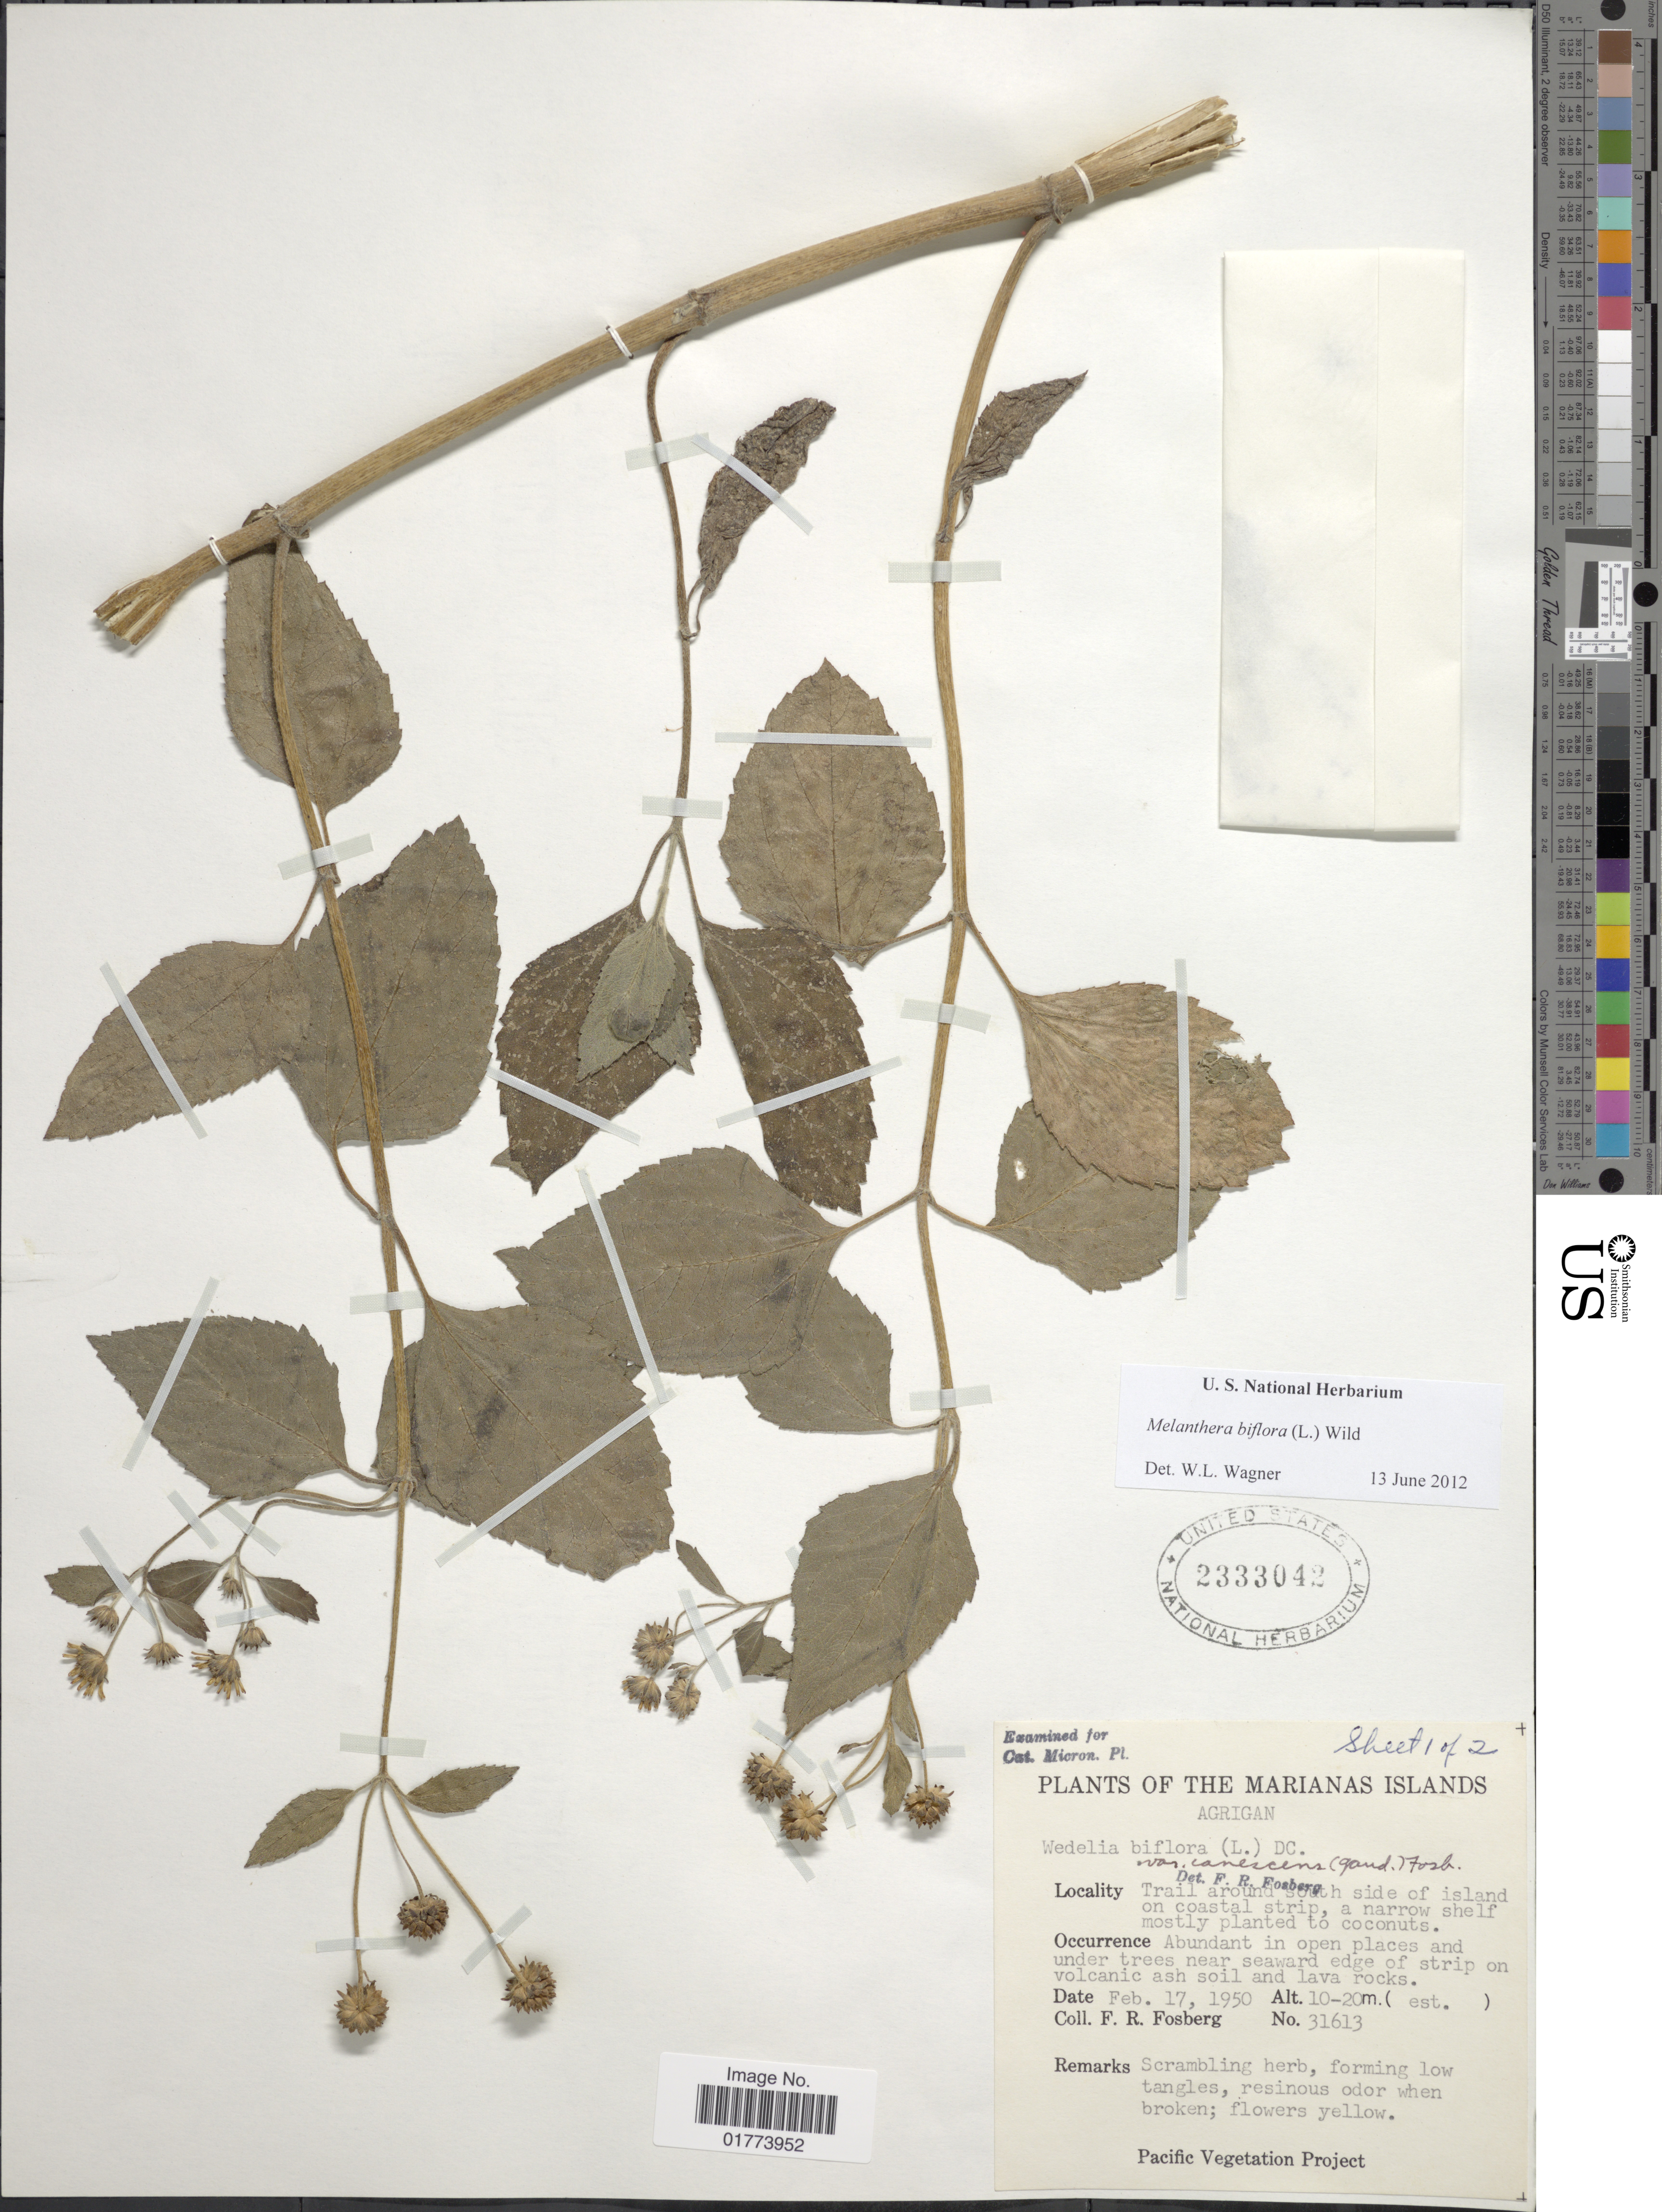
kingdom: Plantae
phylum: Tracheophyta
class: Magnoliopsida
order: Asterales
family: Asteraceae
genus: Wollastonia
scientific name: Wollastonia uniflora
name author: (Willd.) Orchard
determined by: Wagner, W. L., (BOT), Smithsonian Institution - National Museum of Natural History (UNITED STATES)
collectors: F. R. Fosberg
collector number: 31613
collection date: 1950-02-17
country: Northern Mariana Islands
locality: Agrigan, trail around south side of island on coastal strip, a narrow shelf mostly planted to coconuts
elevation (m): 10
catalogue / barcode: US 2333042